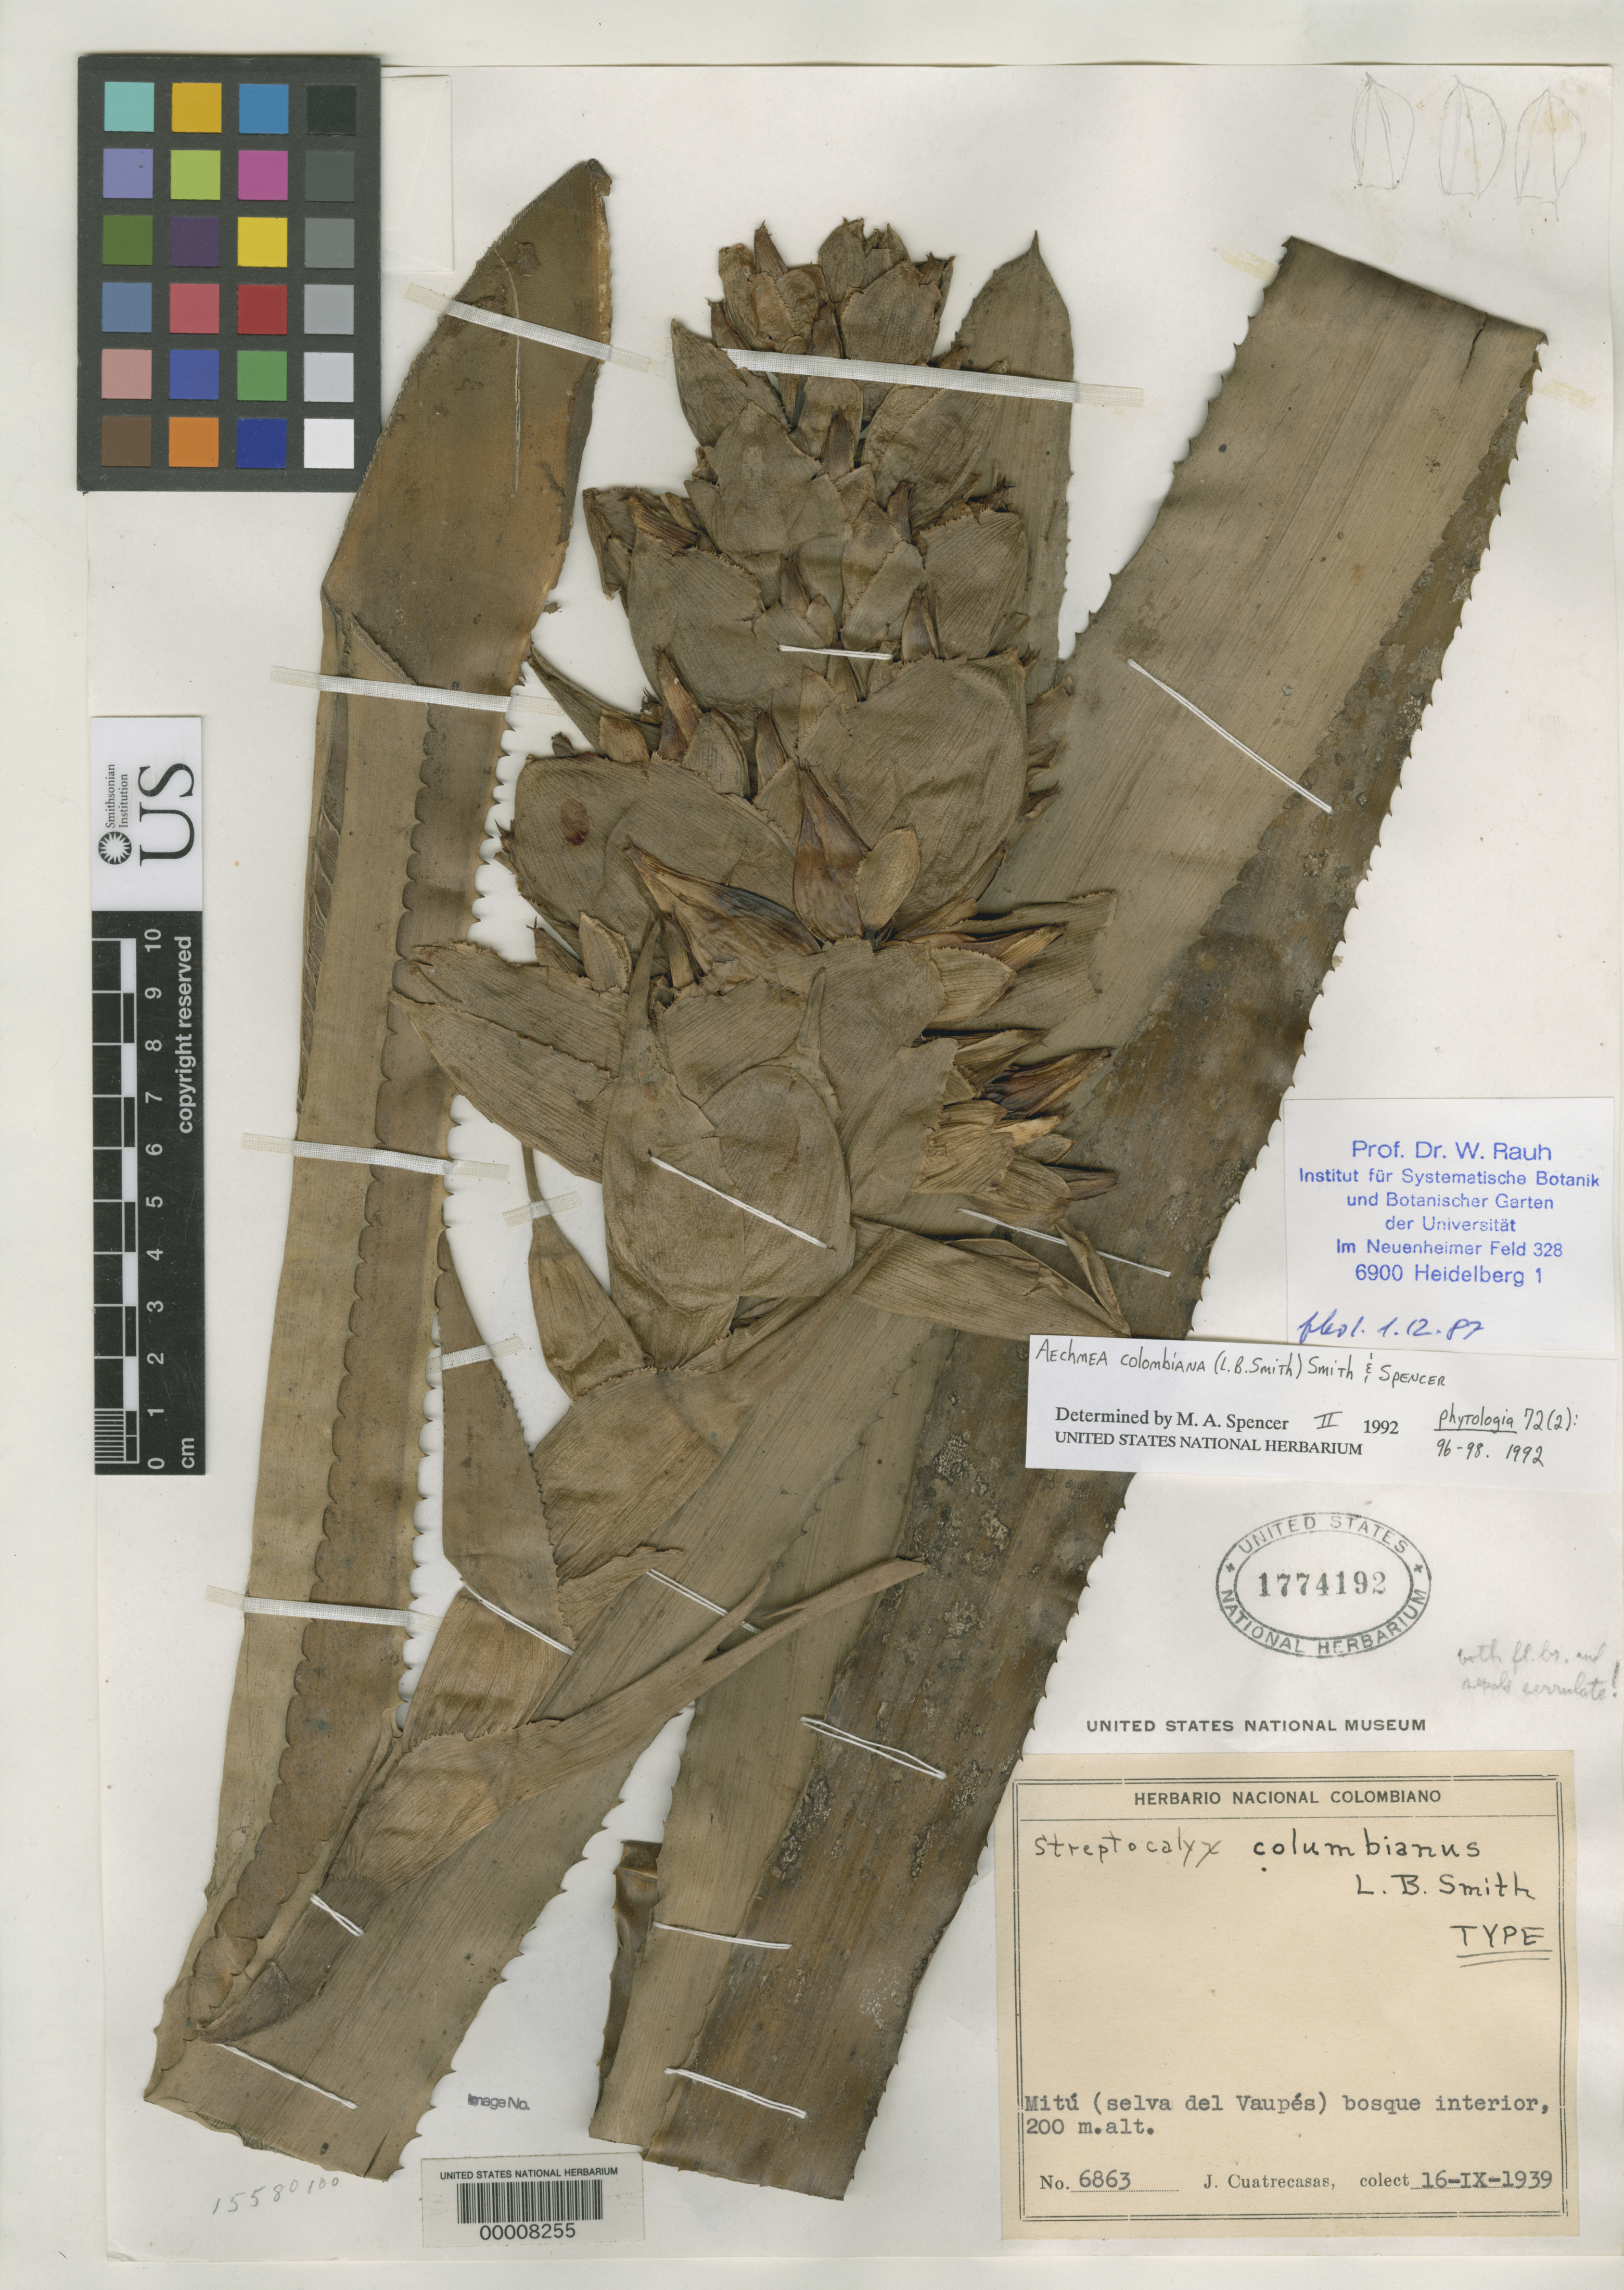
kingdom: Plantae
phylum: Tracheophyta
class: Liliopsida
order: Poales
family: Bromeliaceae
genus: Streptocalyx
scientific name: Streptocalyx colombianus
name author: L.B. Sm.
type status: Holotype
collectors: J. Cuatrecasas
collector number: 6863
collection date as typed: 16 Apr 1939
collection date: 1939-04-16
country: Colombia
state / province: Vaupés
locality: Mitu, Selva del Vaupes.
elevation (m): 200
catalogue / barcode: US 1774192